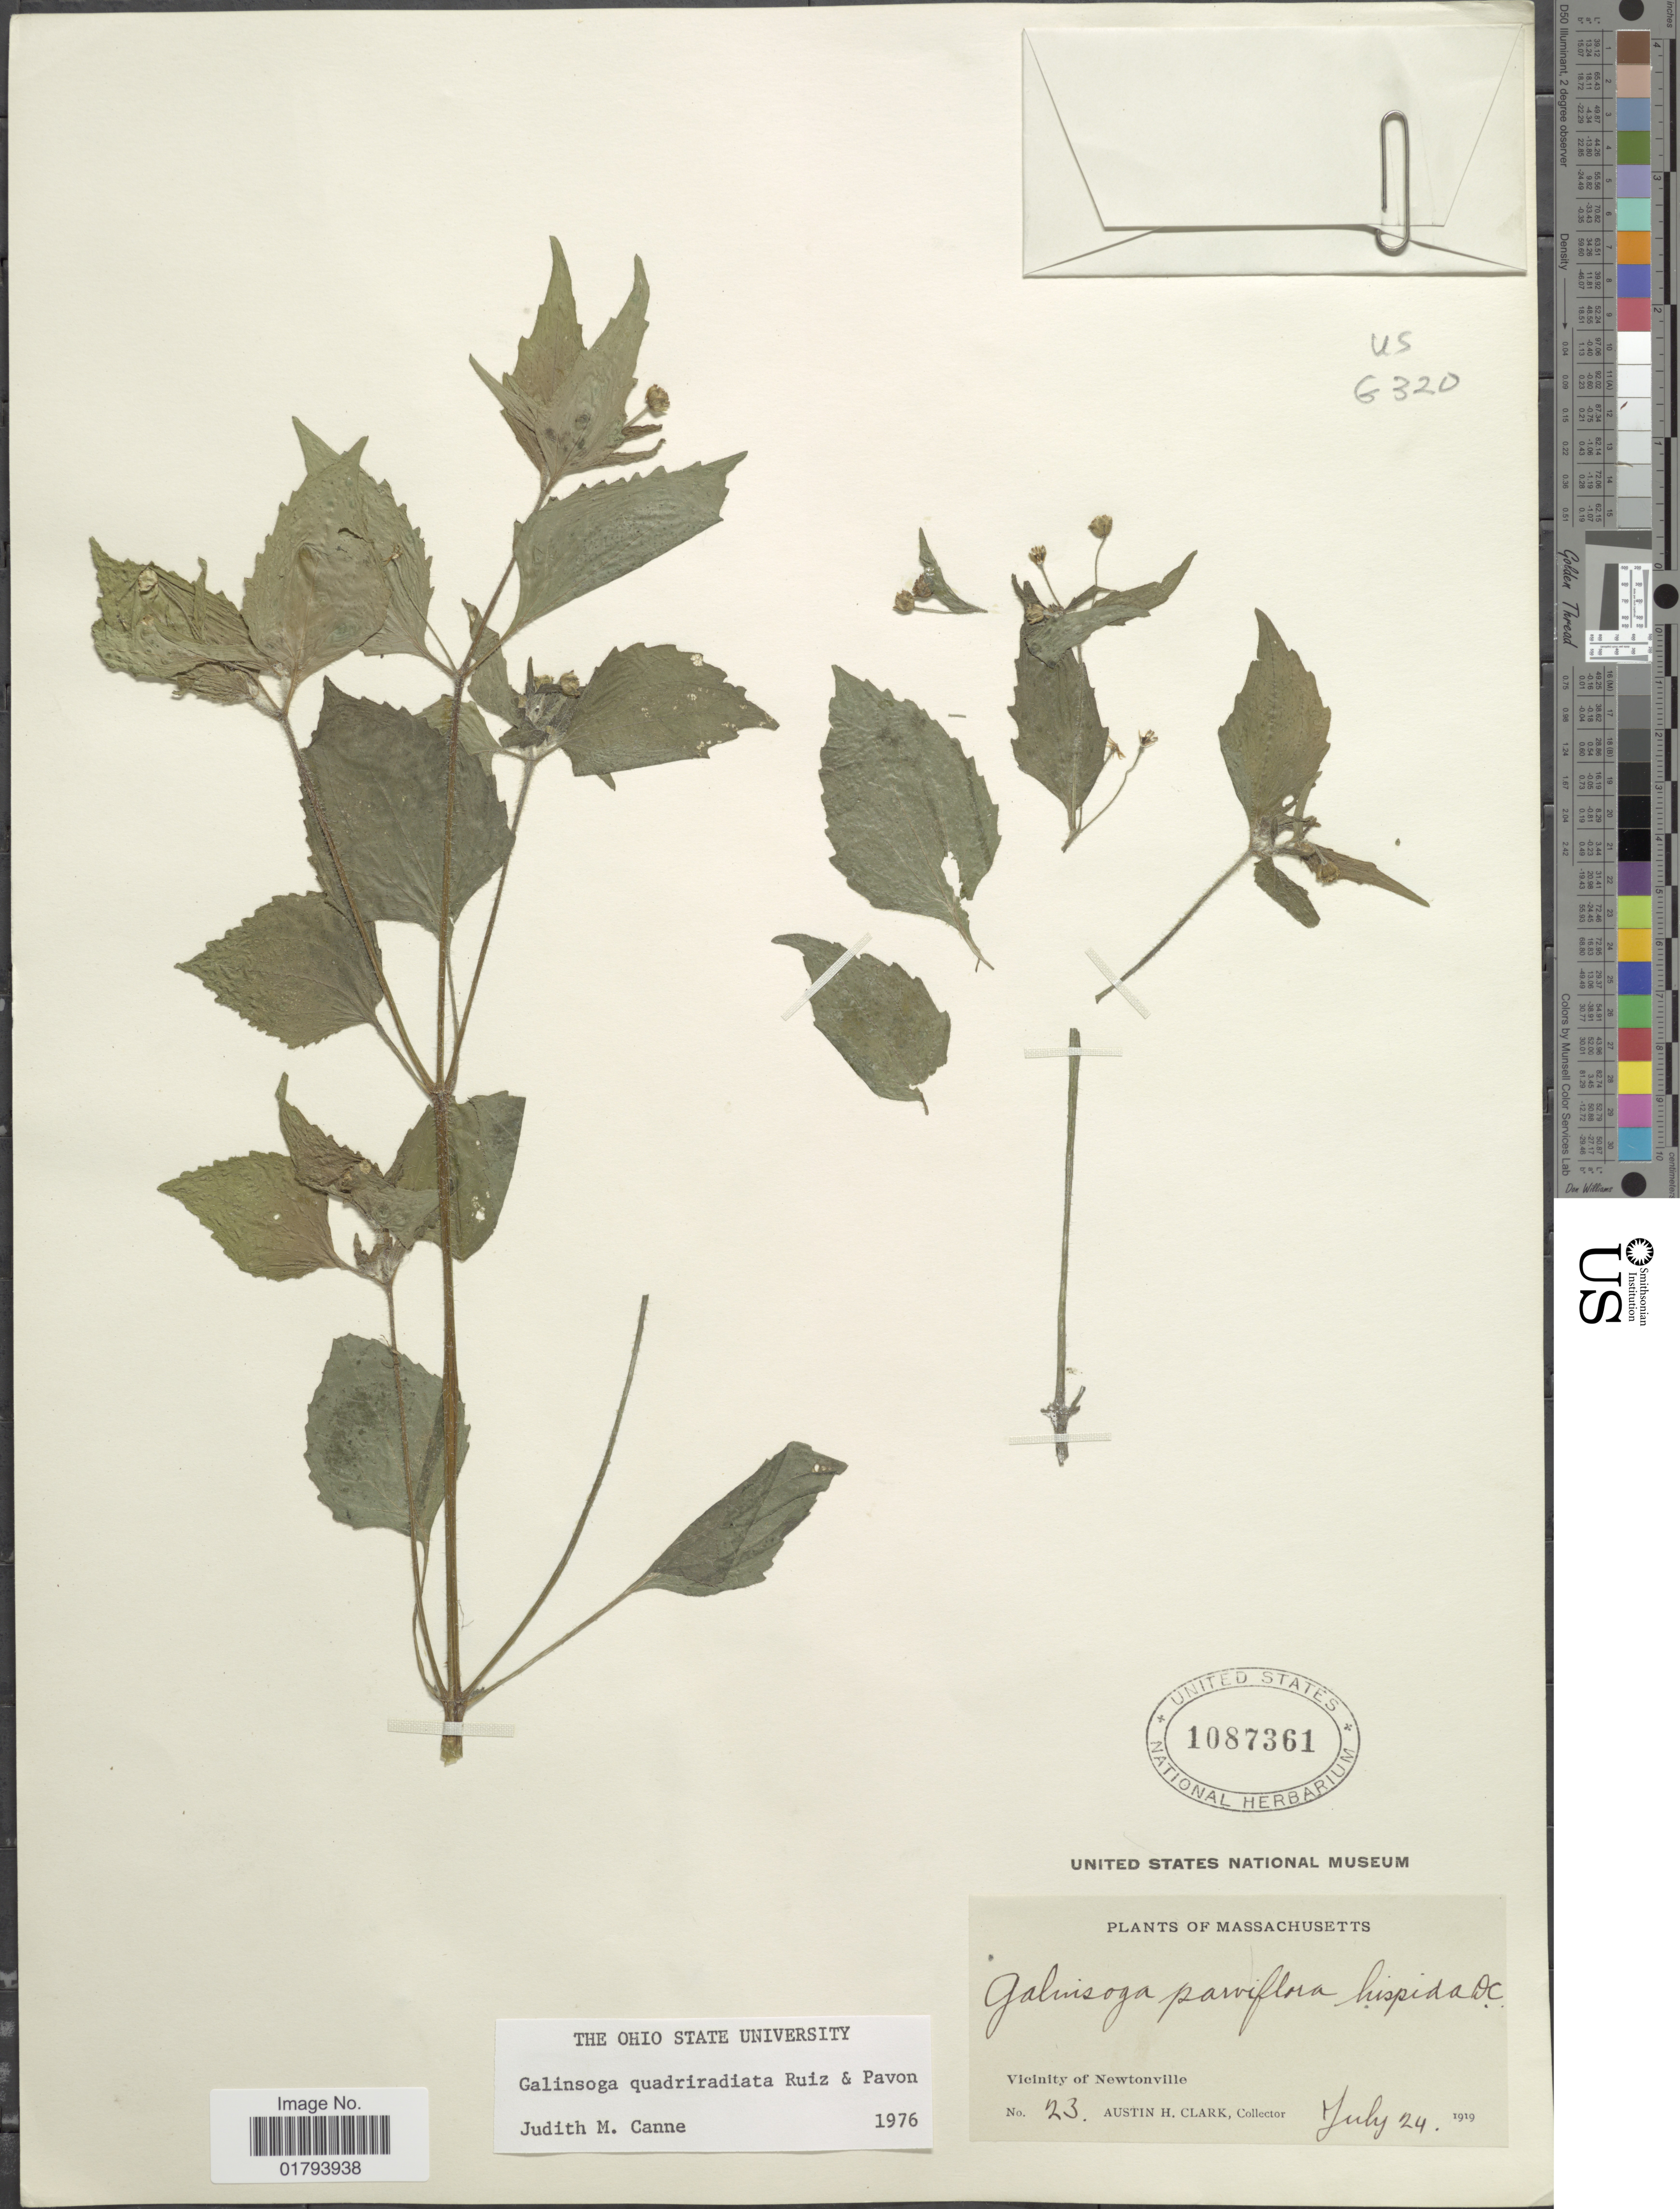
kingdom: Plantae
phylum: Tracheophyta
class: Magnoliopsida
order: Asterales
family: Asteraceae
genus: Galinsoga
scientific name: Galinsoga quadriradiata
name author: Ruiz & Pav.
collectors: A. H. Clark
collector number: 23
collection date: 1919-07-24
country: United States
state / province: Massachusetts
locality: Vicinity of Newtonville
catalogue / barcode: US 1087361